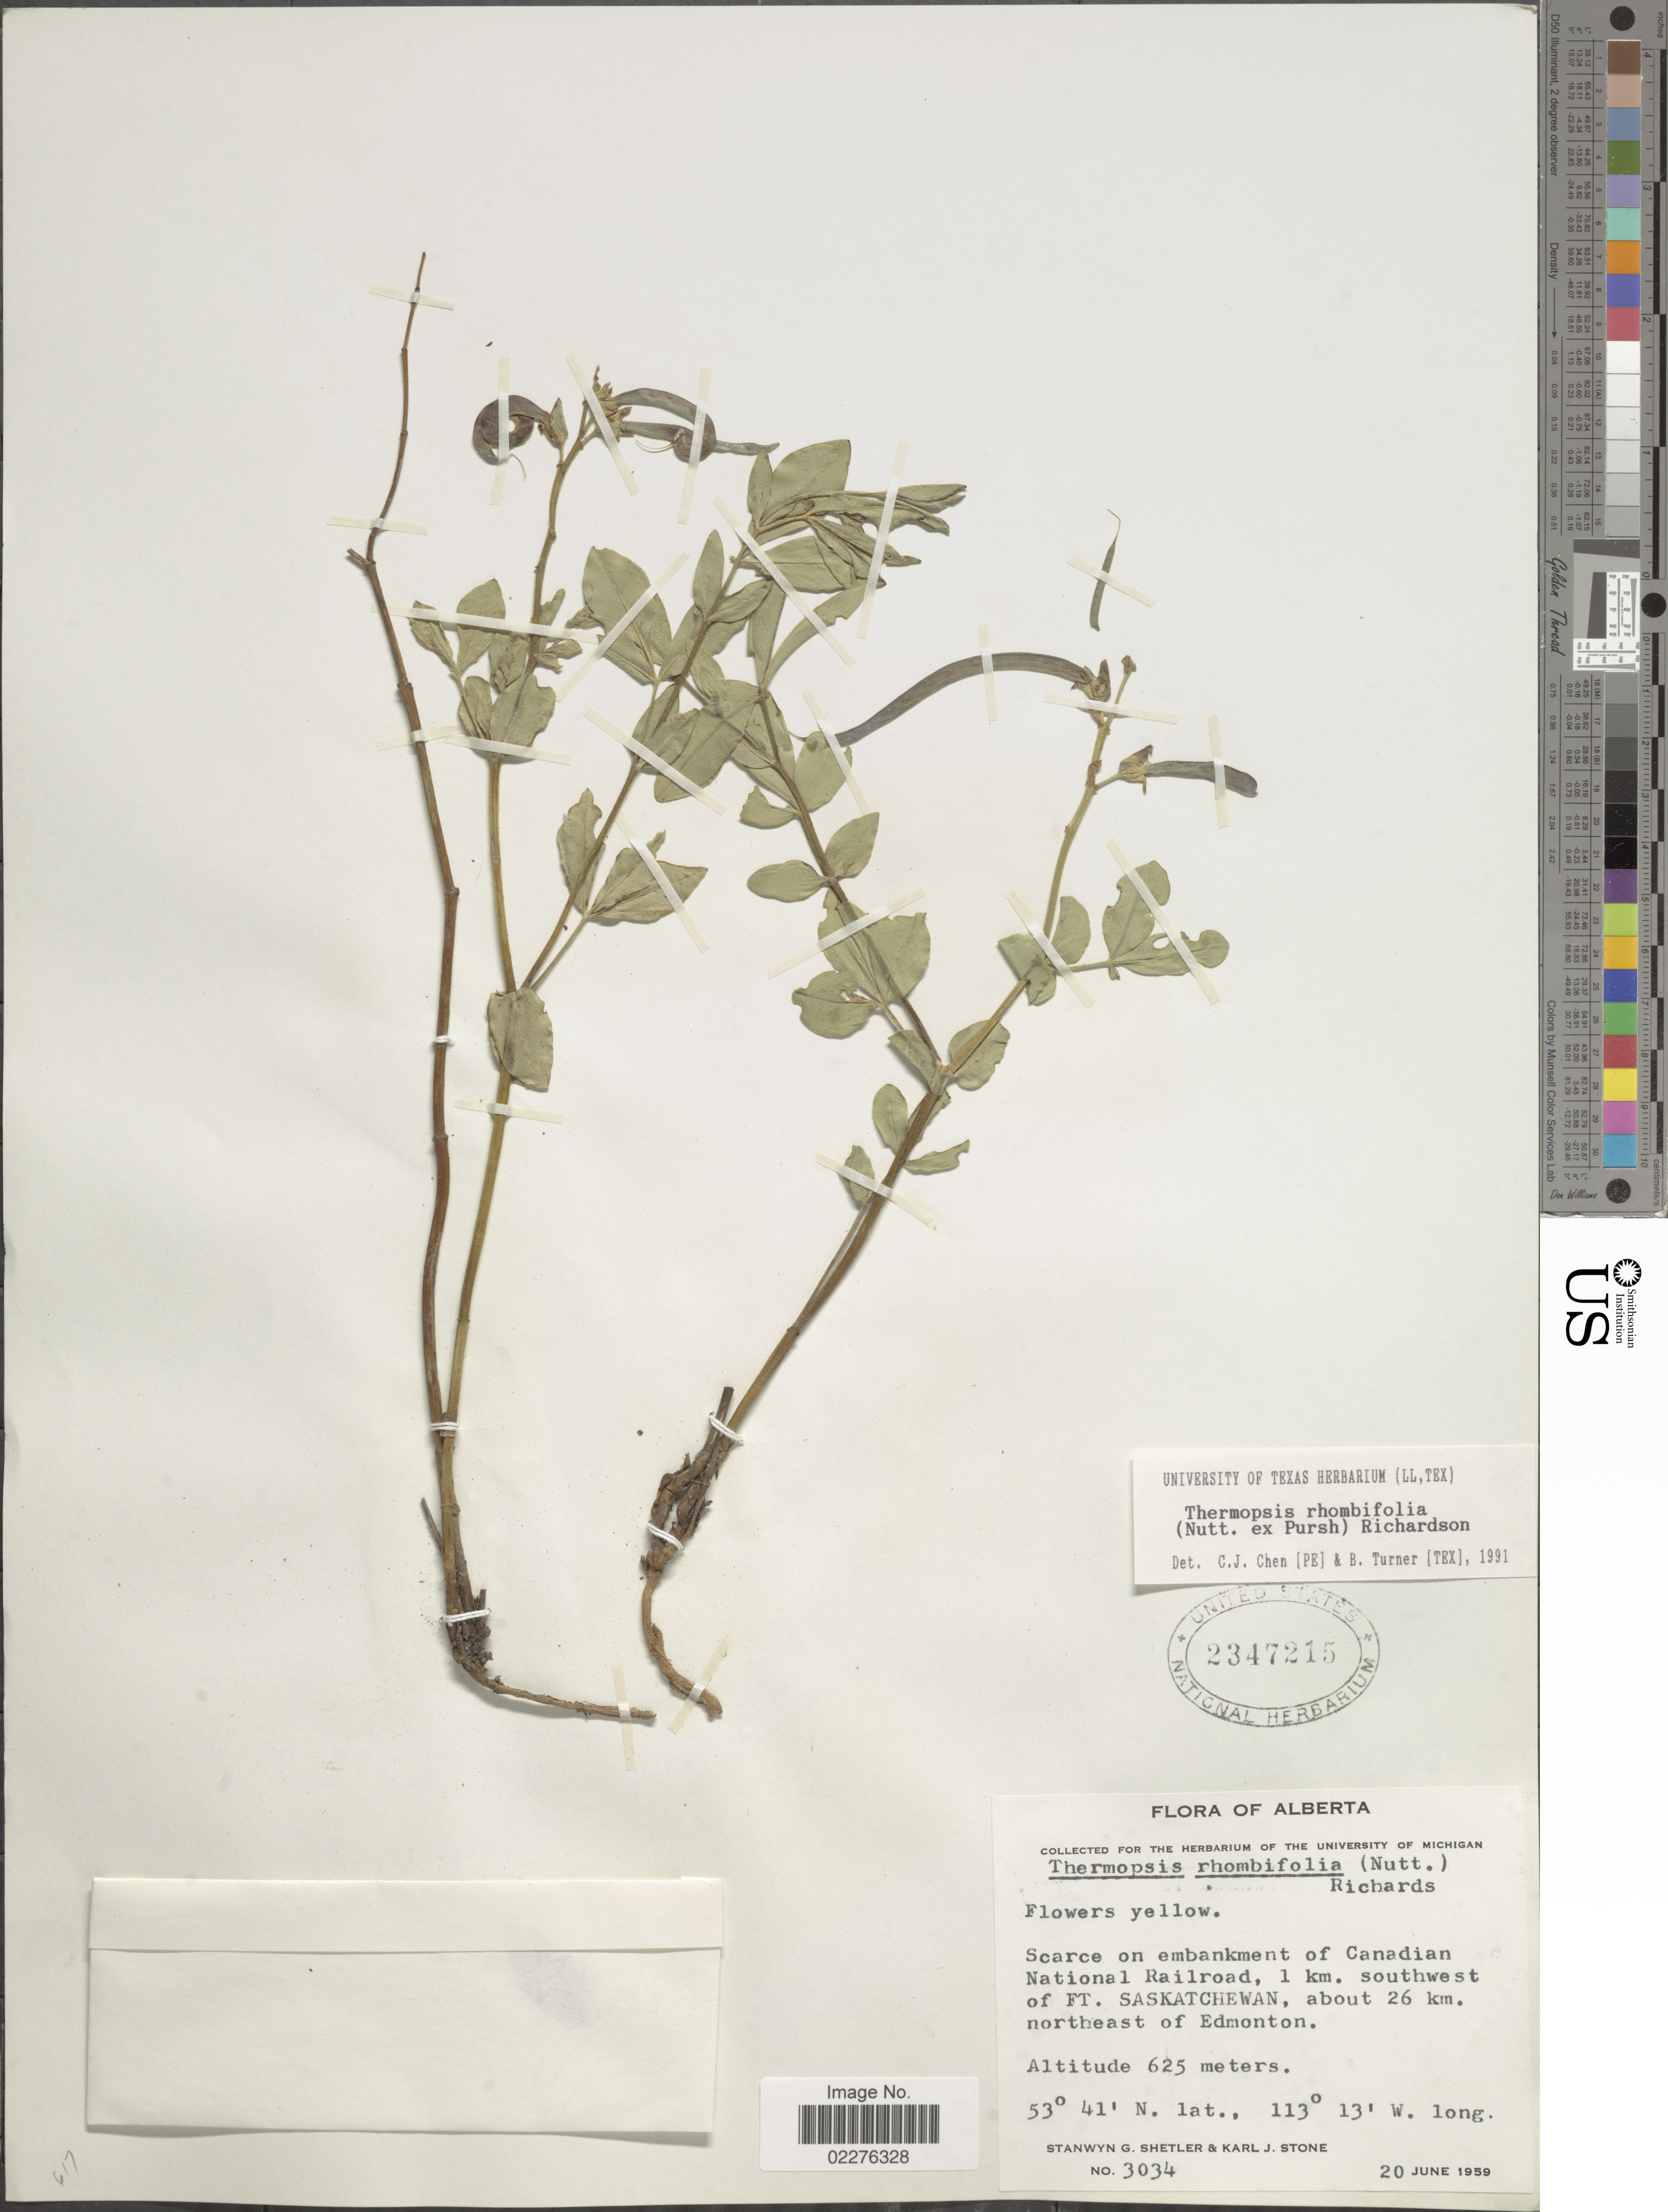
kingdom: Plantae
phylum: Tracheophyta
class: Magnoliopsida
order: Fabales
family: Fabaceae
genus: Thermopsis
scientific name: Thermopsis rhombifolia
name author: Richardson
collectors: S. Shetler & K. J. Stone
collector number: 3034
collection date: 1959-06-20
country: Canada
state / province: Alberta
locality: Scarce on embankment of Canadian National Railroad, 1 km southwest of Ft Saskatchewan, about 26 km northeast of Edmonton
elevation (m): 625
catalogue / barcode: US 2347215